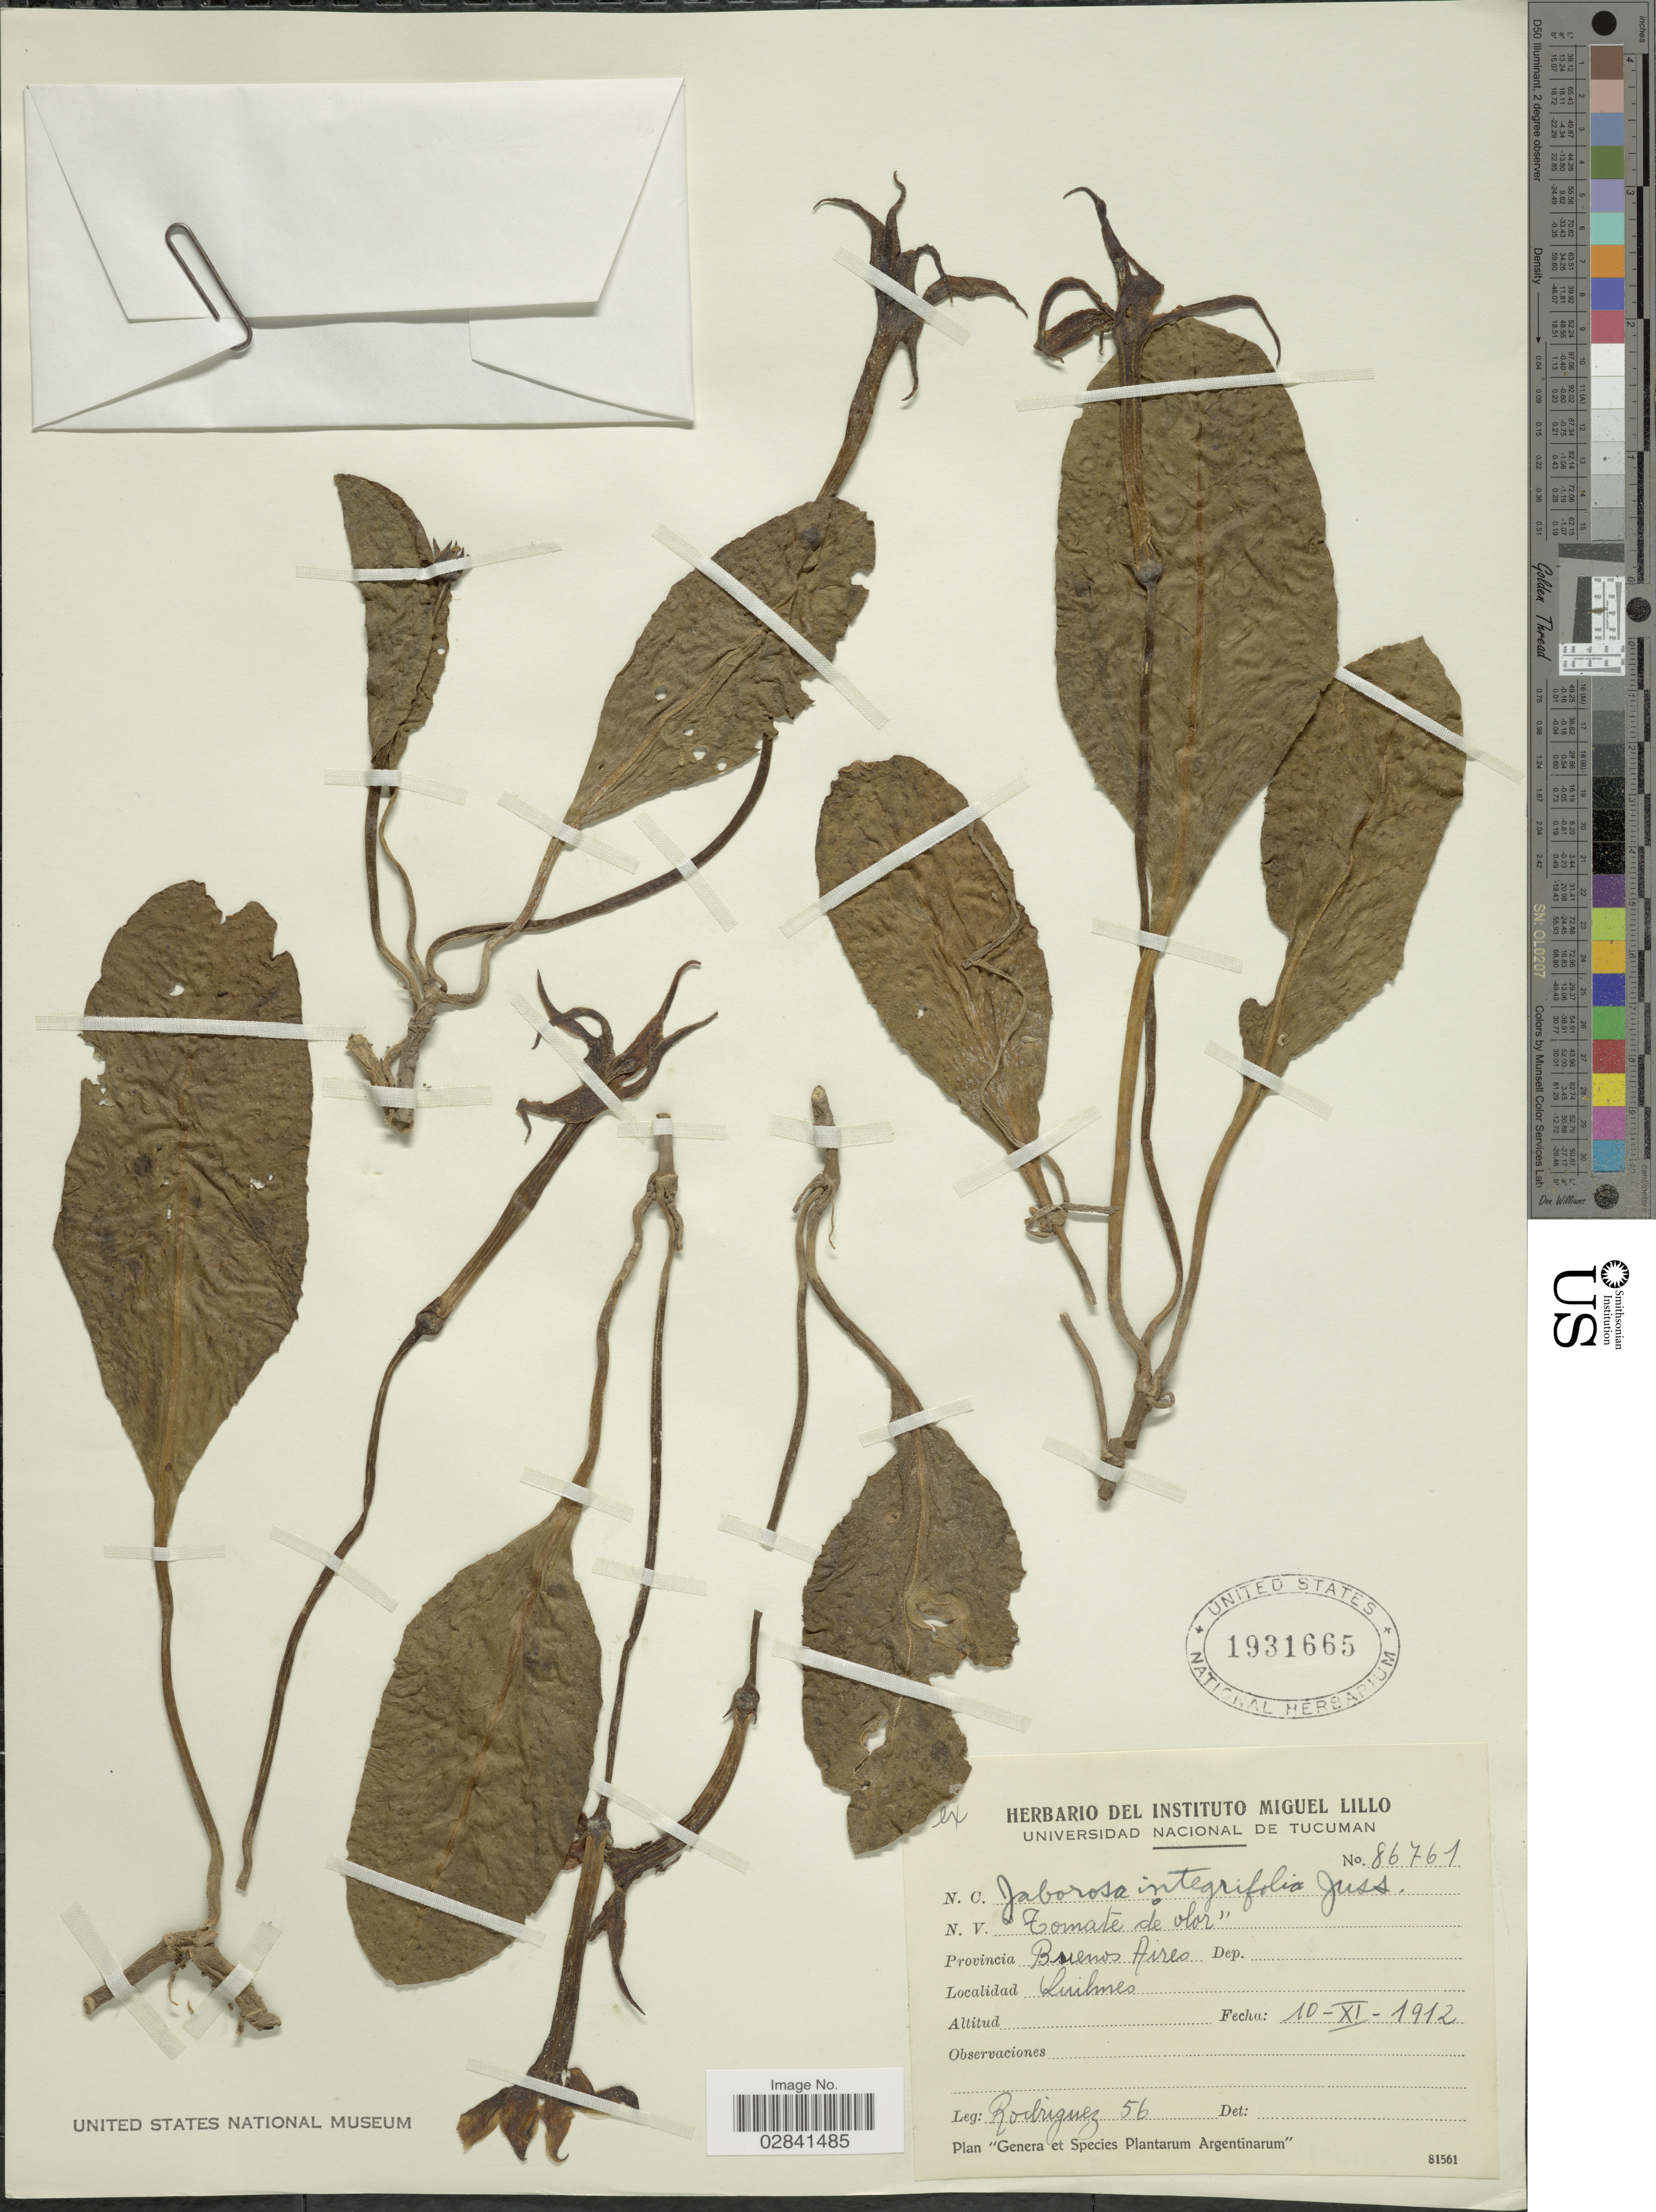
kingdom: Plantae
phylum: Tracheophyta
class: Magnoliopsida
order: Solanales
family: Solanaceae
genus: Jaborosa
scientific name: Jaborosa integrifolia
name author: Lam.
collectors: Rodriguez, --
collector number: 56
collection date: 1912-11-10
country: Argentina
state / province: Buenos Aires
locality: Quilmes.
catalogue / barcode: US 1931665